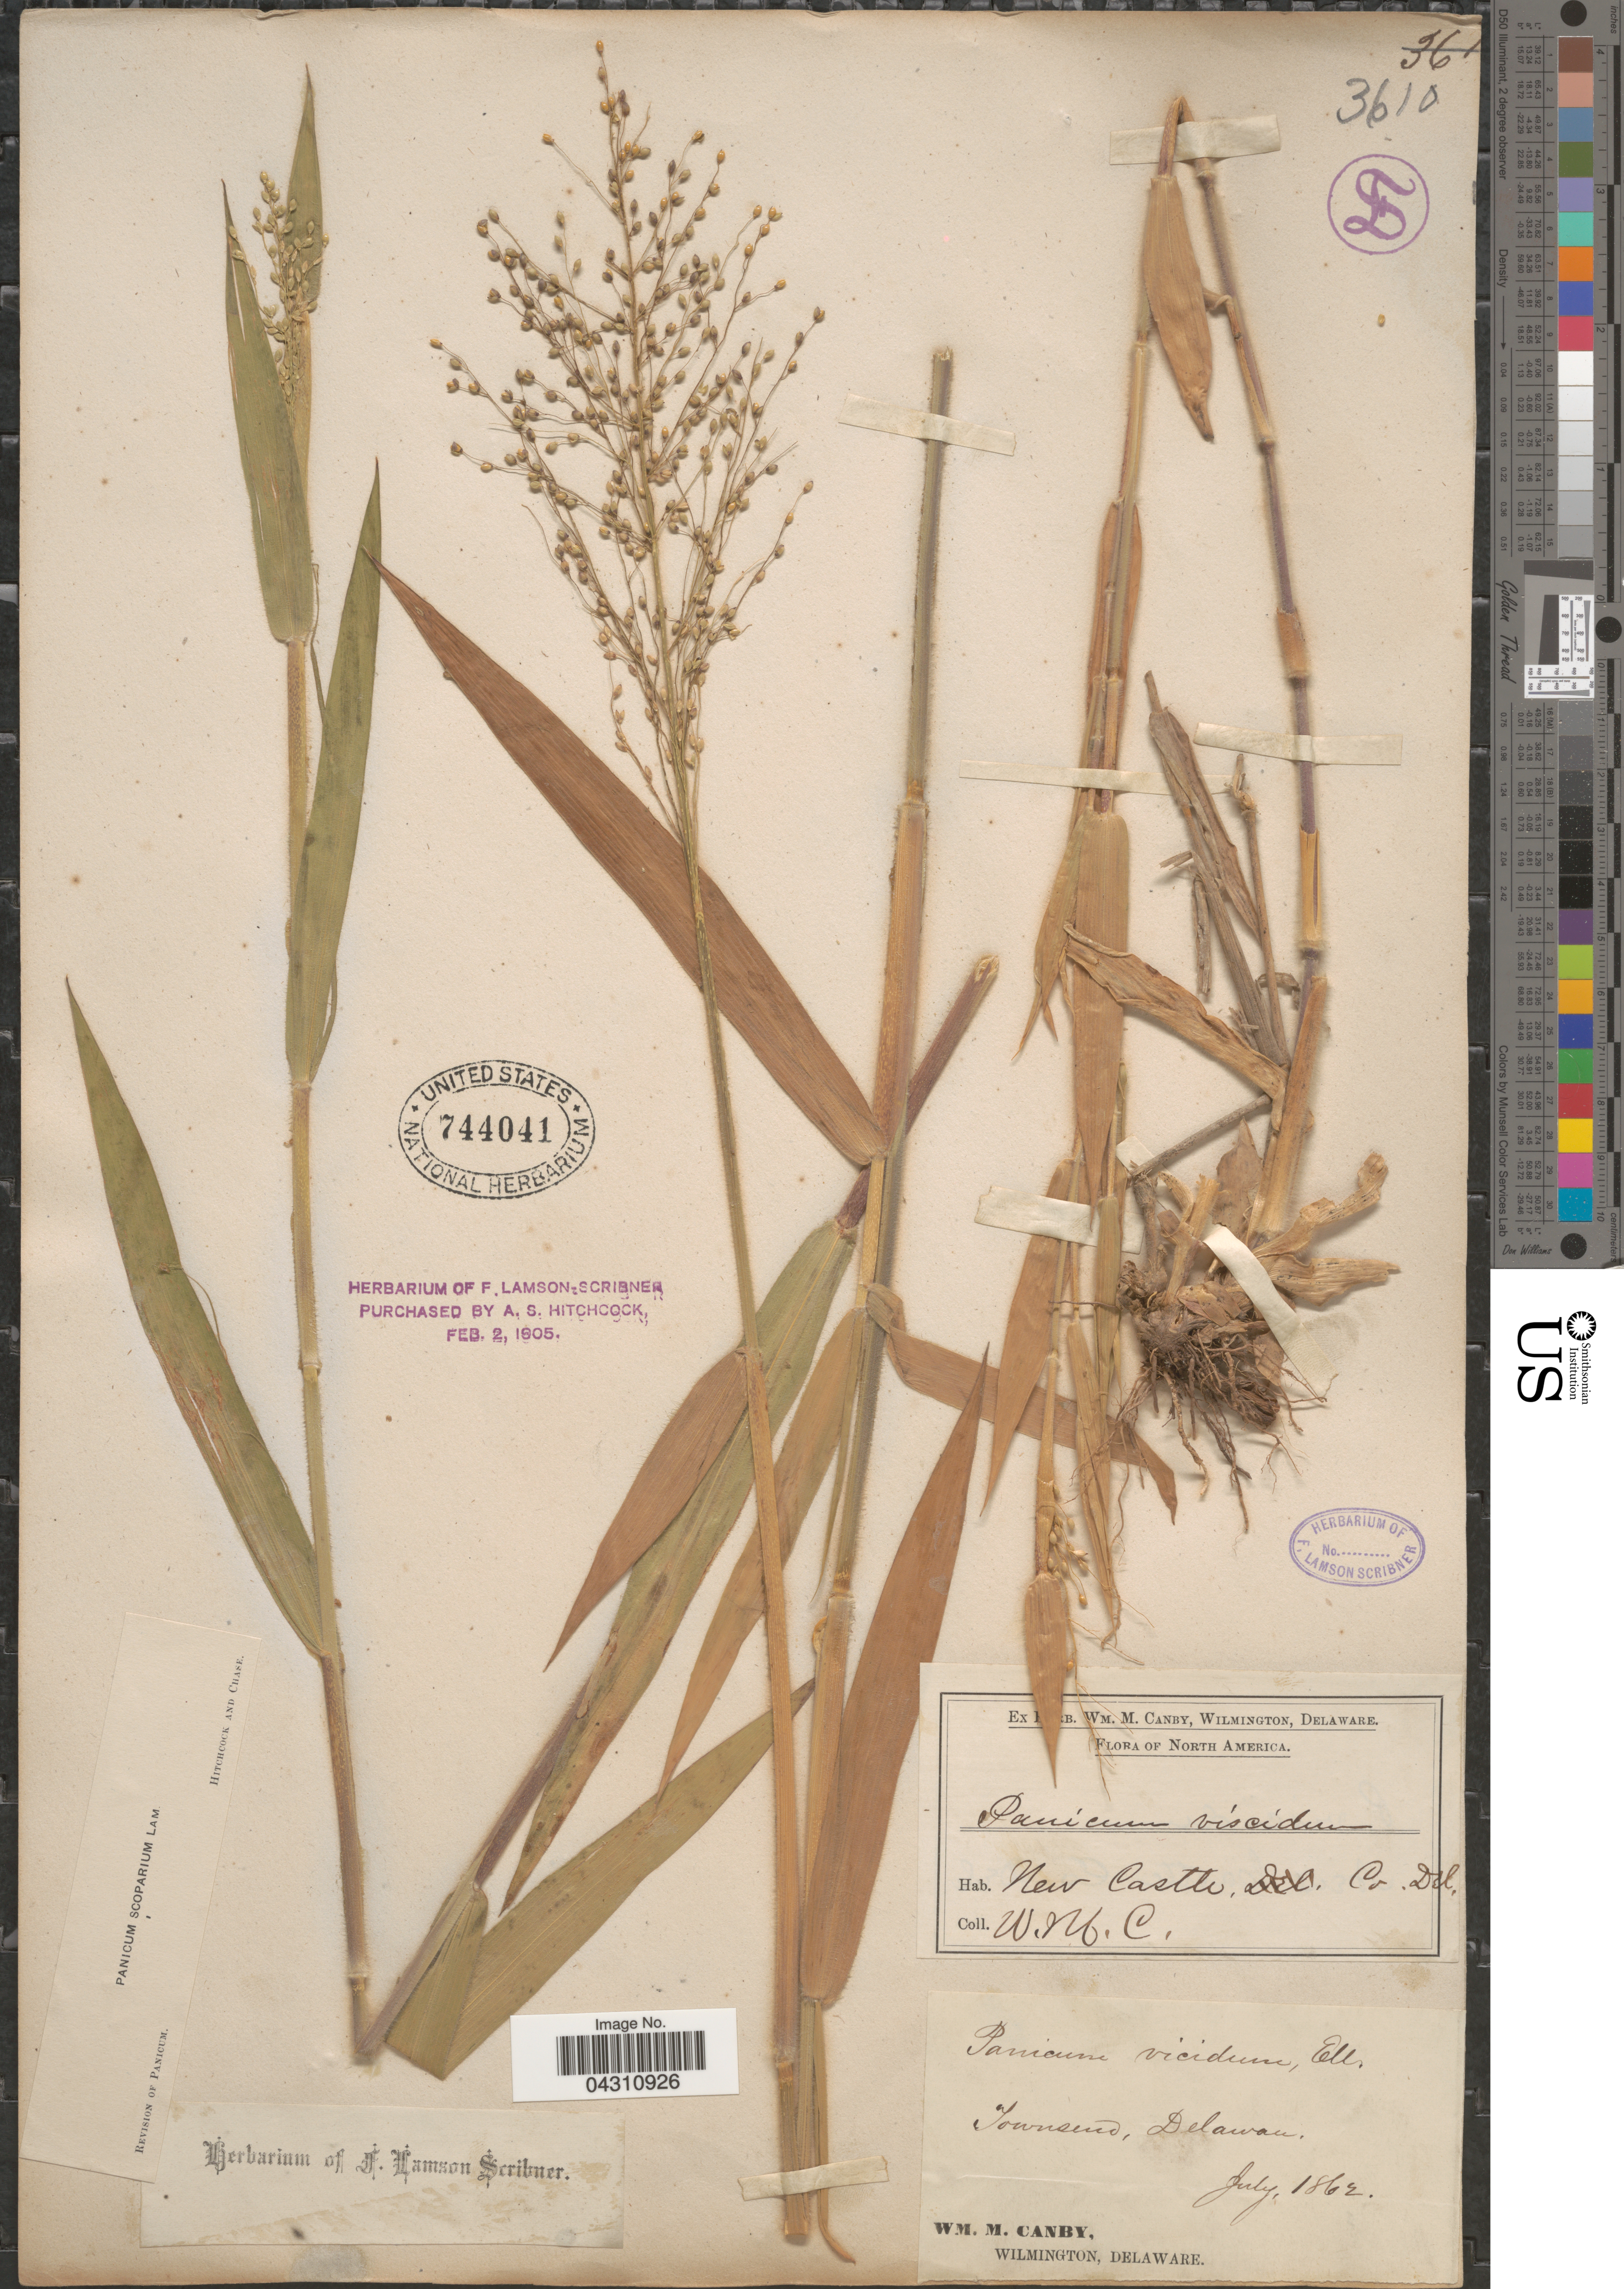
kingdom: Plantae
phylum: Tracheophyta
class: Liliopsida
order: Poales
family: Poaceae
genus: Dichanthelium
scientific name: Dichanthelium scoparium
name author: (Lam.) Gould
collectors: W. M. Canby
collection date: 1862-07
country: United States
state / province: Delaware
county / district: New Castle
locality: New Castle Co. Townsend.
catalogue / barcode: US 744041